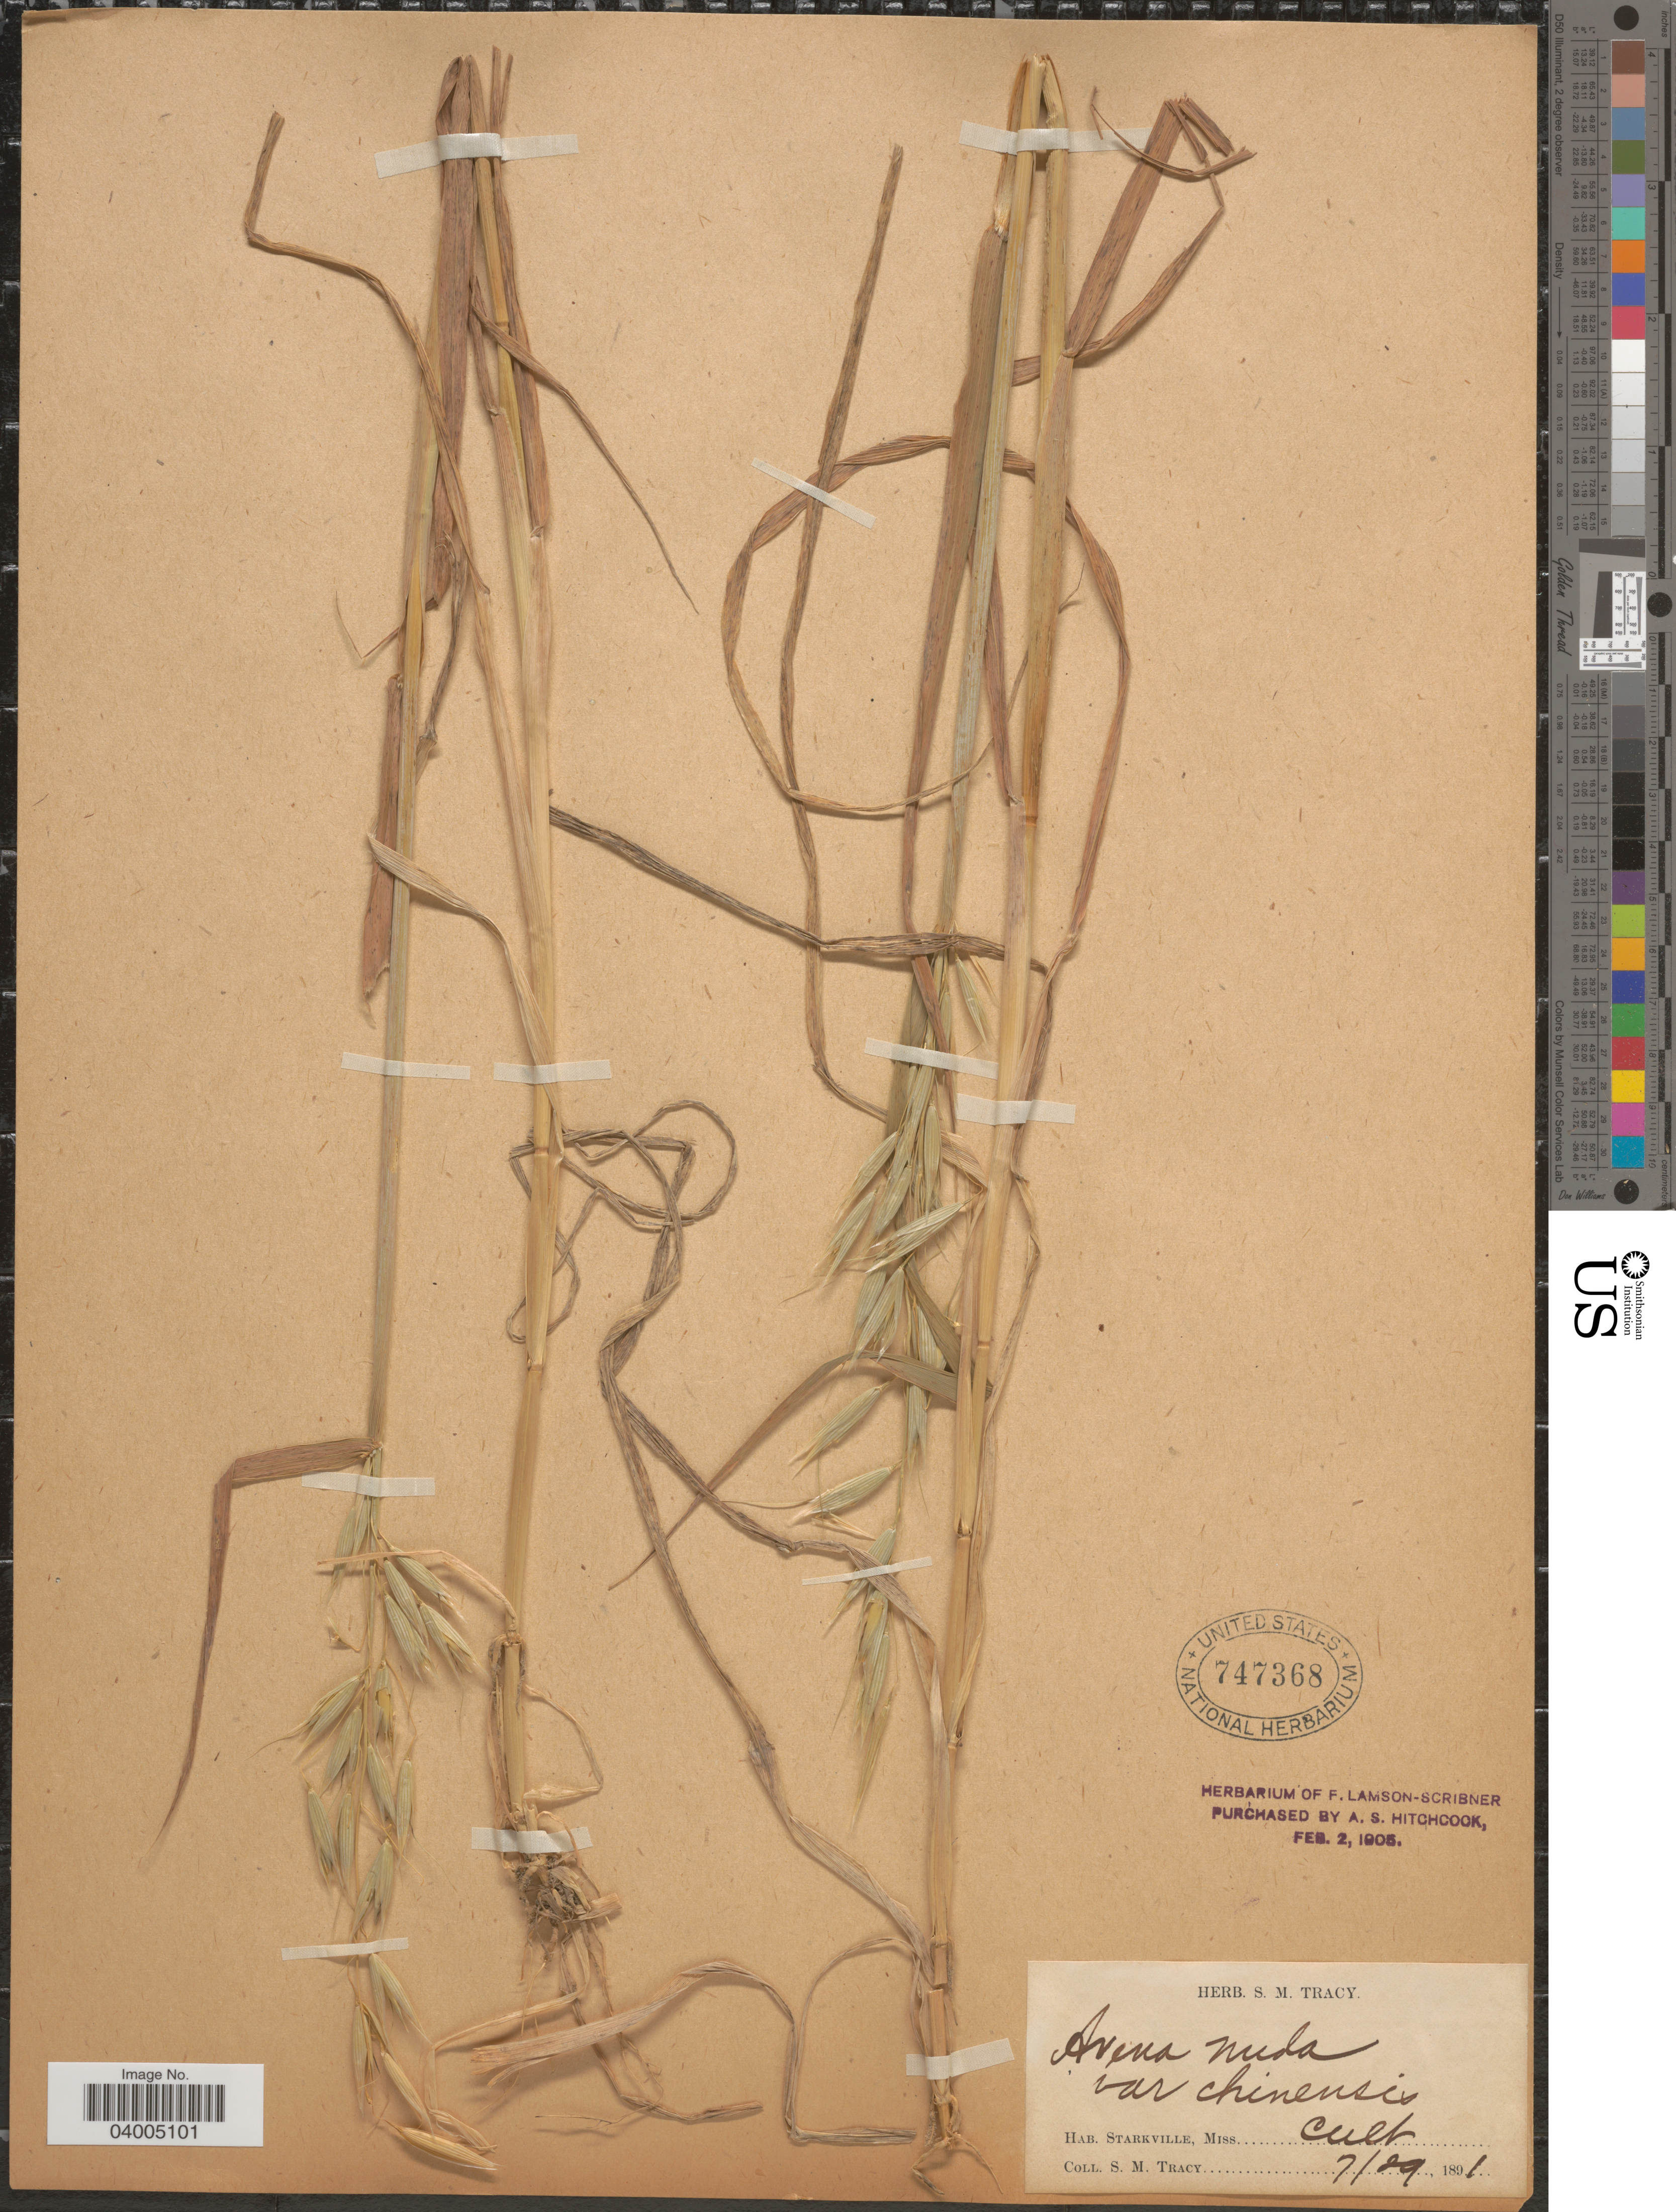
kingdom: Plantae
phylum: Tracheophyta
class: Liliopsida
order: Poales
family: Poaceae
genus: Avena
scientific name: Avena sativa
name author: L.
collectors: S. M. Tracy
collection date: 1891-07-29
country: United States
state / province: Mississippi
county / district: Oktibbeha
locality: Starkville.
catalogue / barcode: US 747368